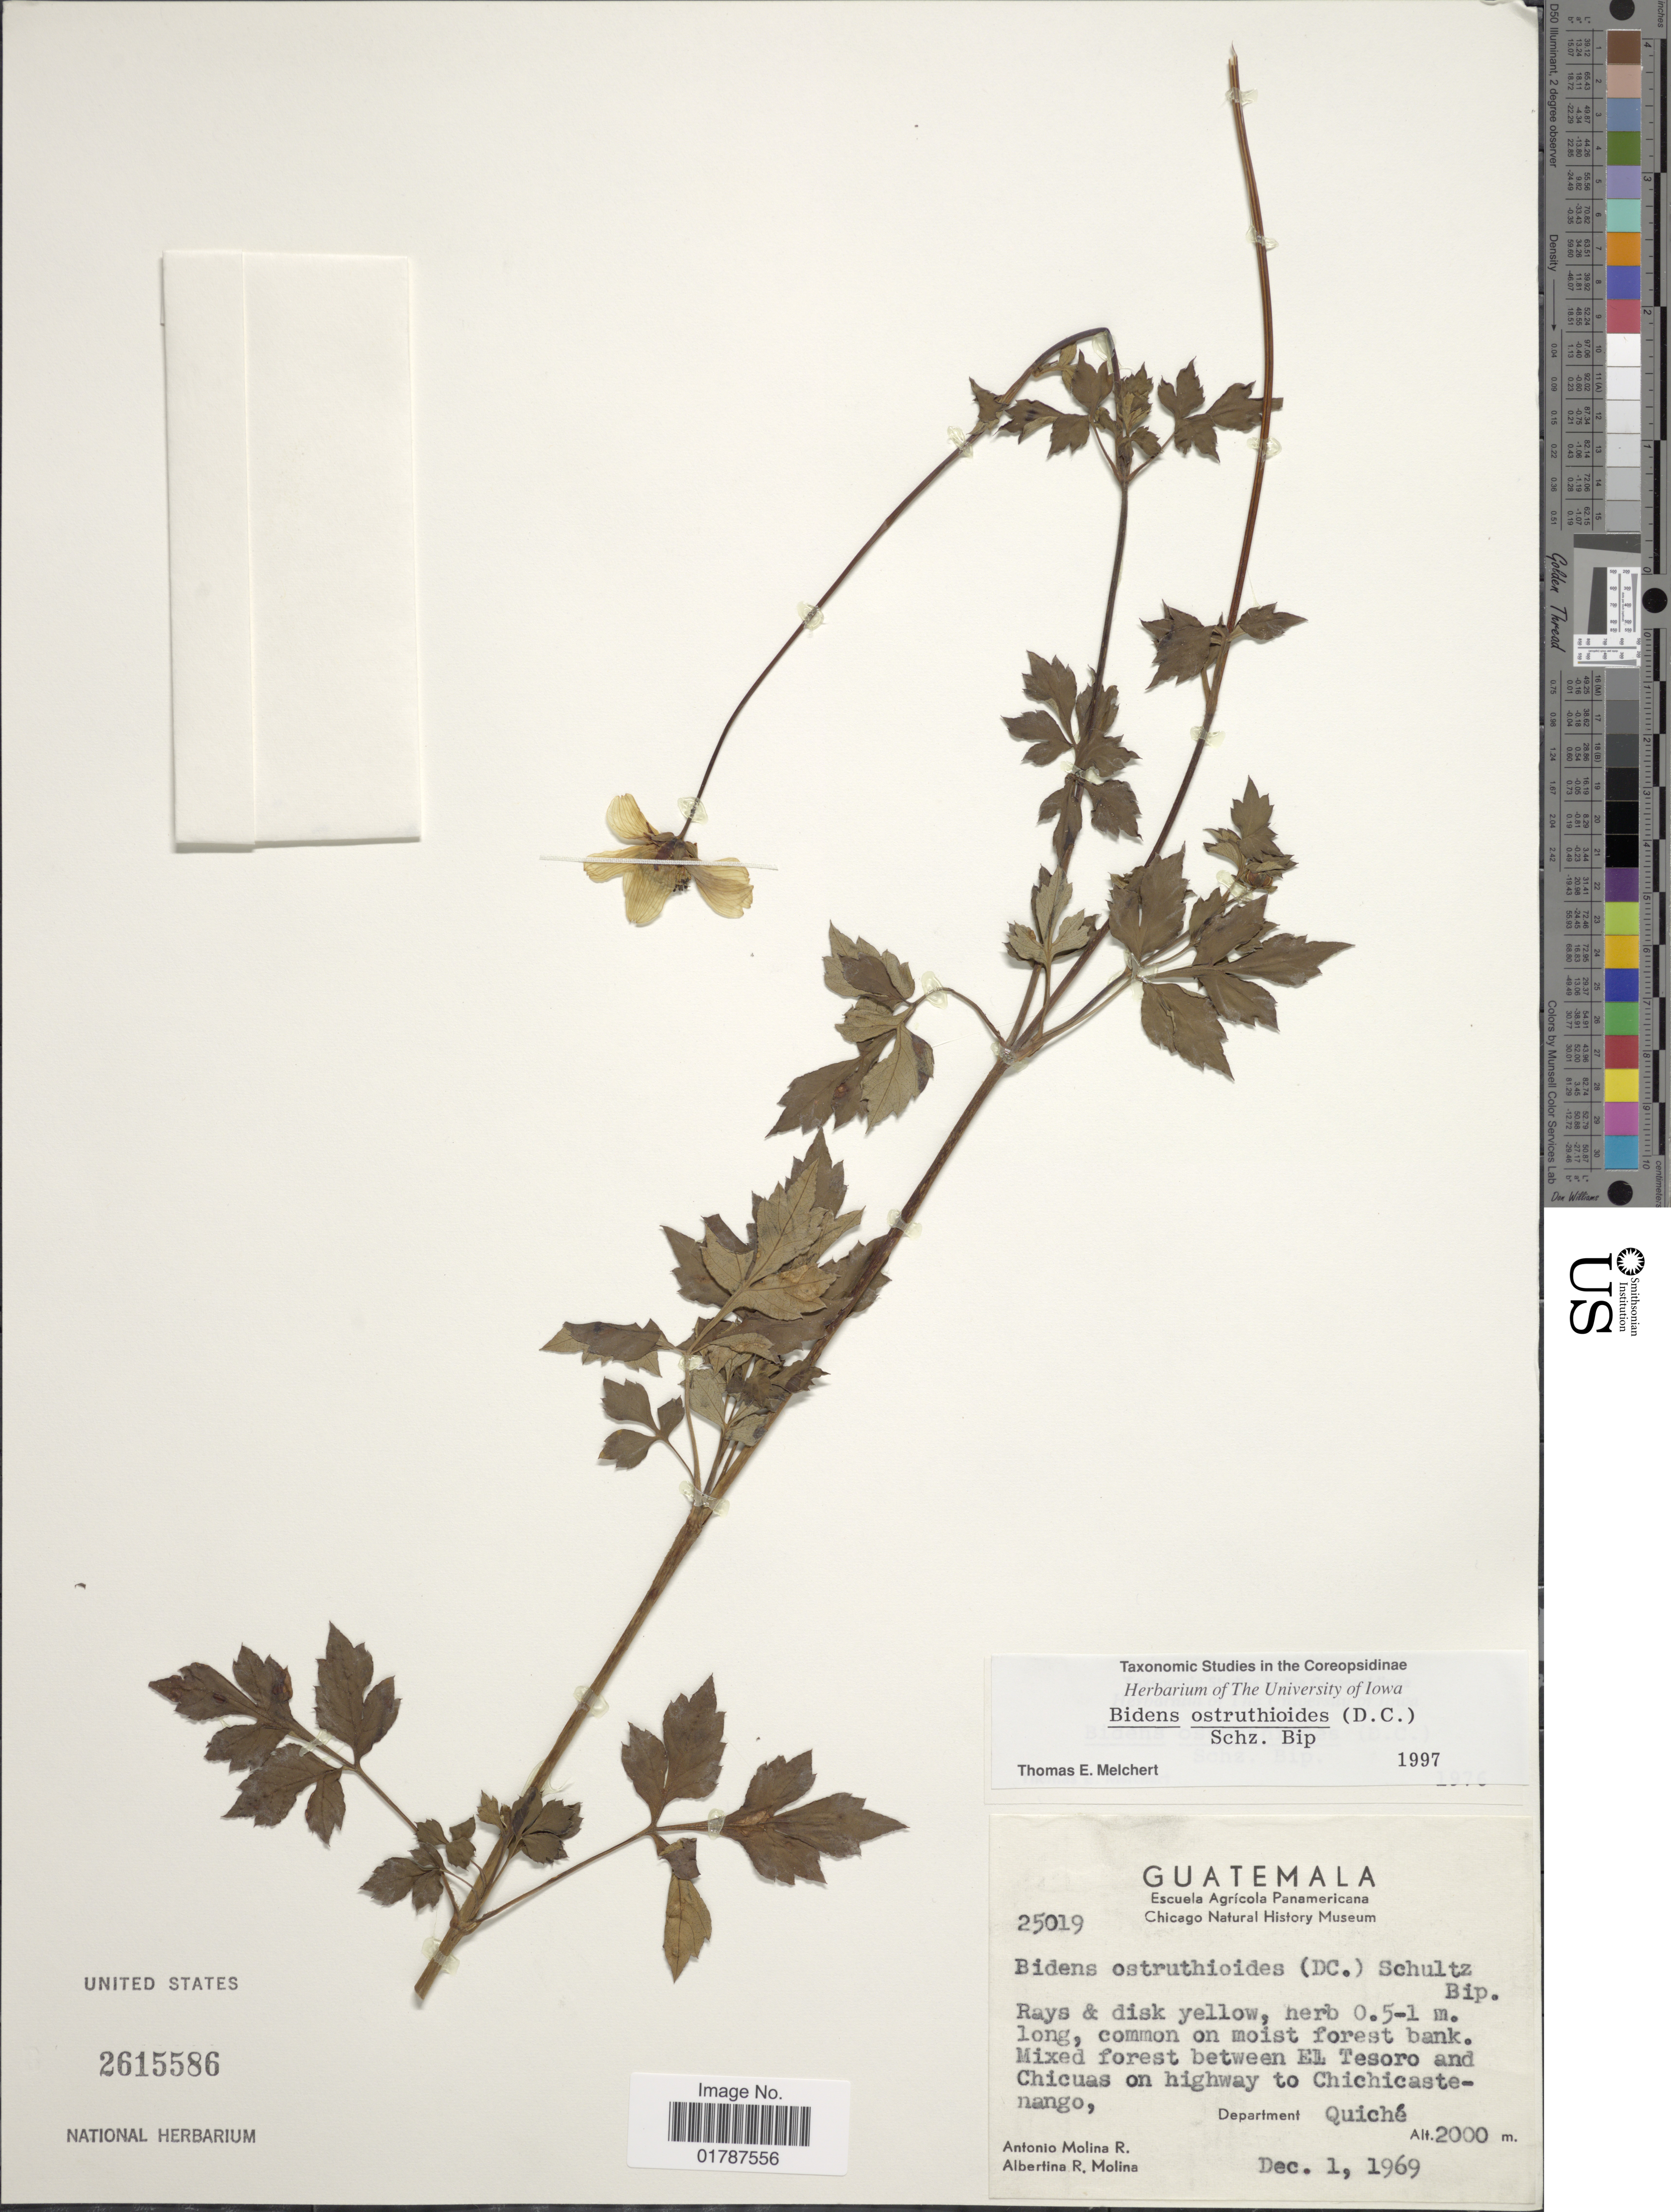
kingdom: Plantae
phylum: Tracheophyta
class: Magnoliopsida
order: Asterales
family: Asteraceae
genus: Bidens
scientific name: Bidens ostruthioides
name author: (DC.) Sch. Bip.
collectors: A. Molina R. & A. R. Molina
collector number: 25019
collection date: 1969-12-01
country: Guatemala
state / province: El Quiché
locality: Mxed forest between El Tesoro and Chicuas on Highway to Chichicastenango, Department of Quiche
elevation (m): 2000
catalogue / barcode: US 2615586